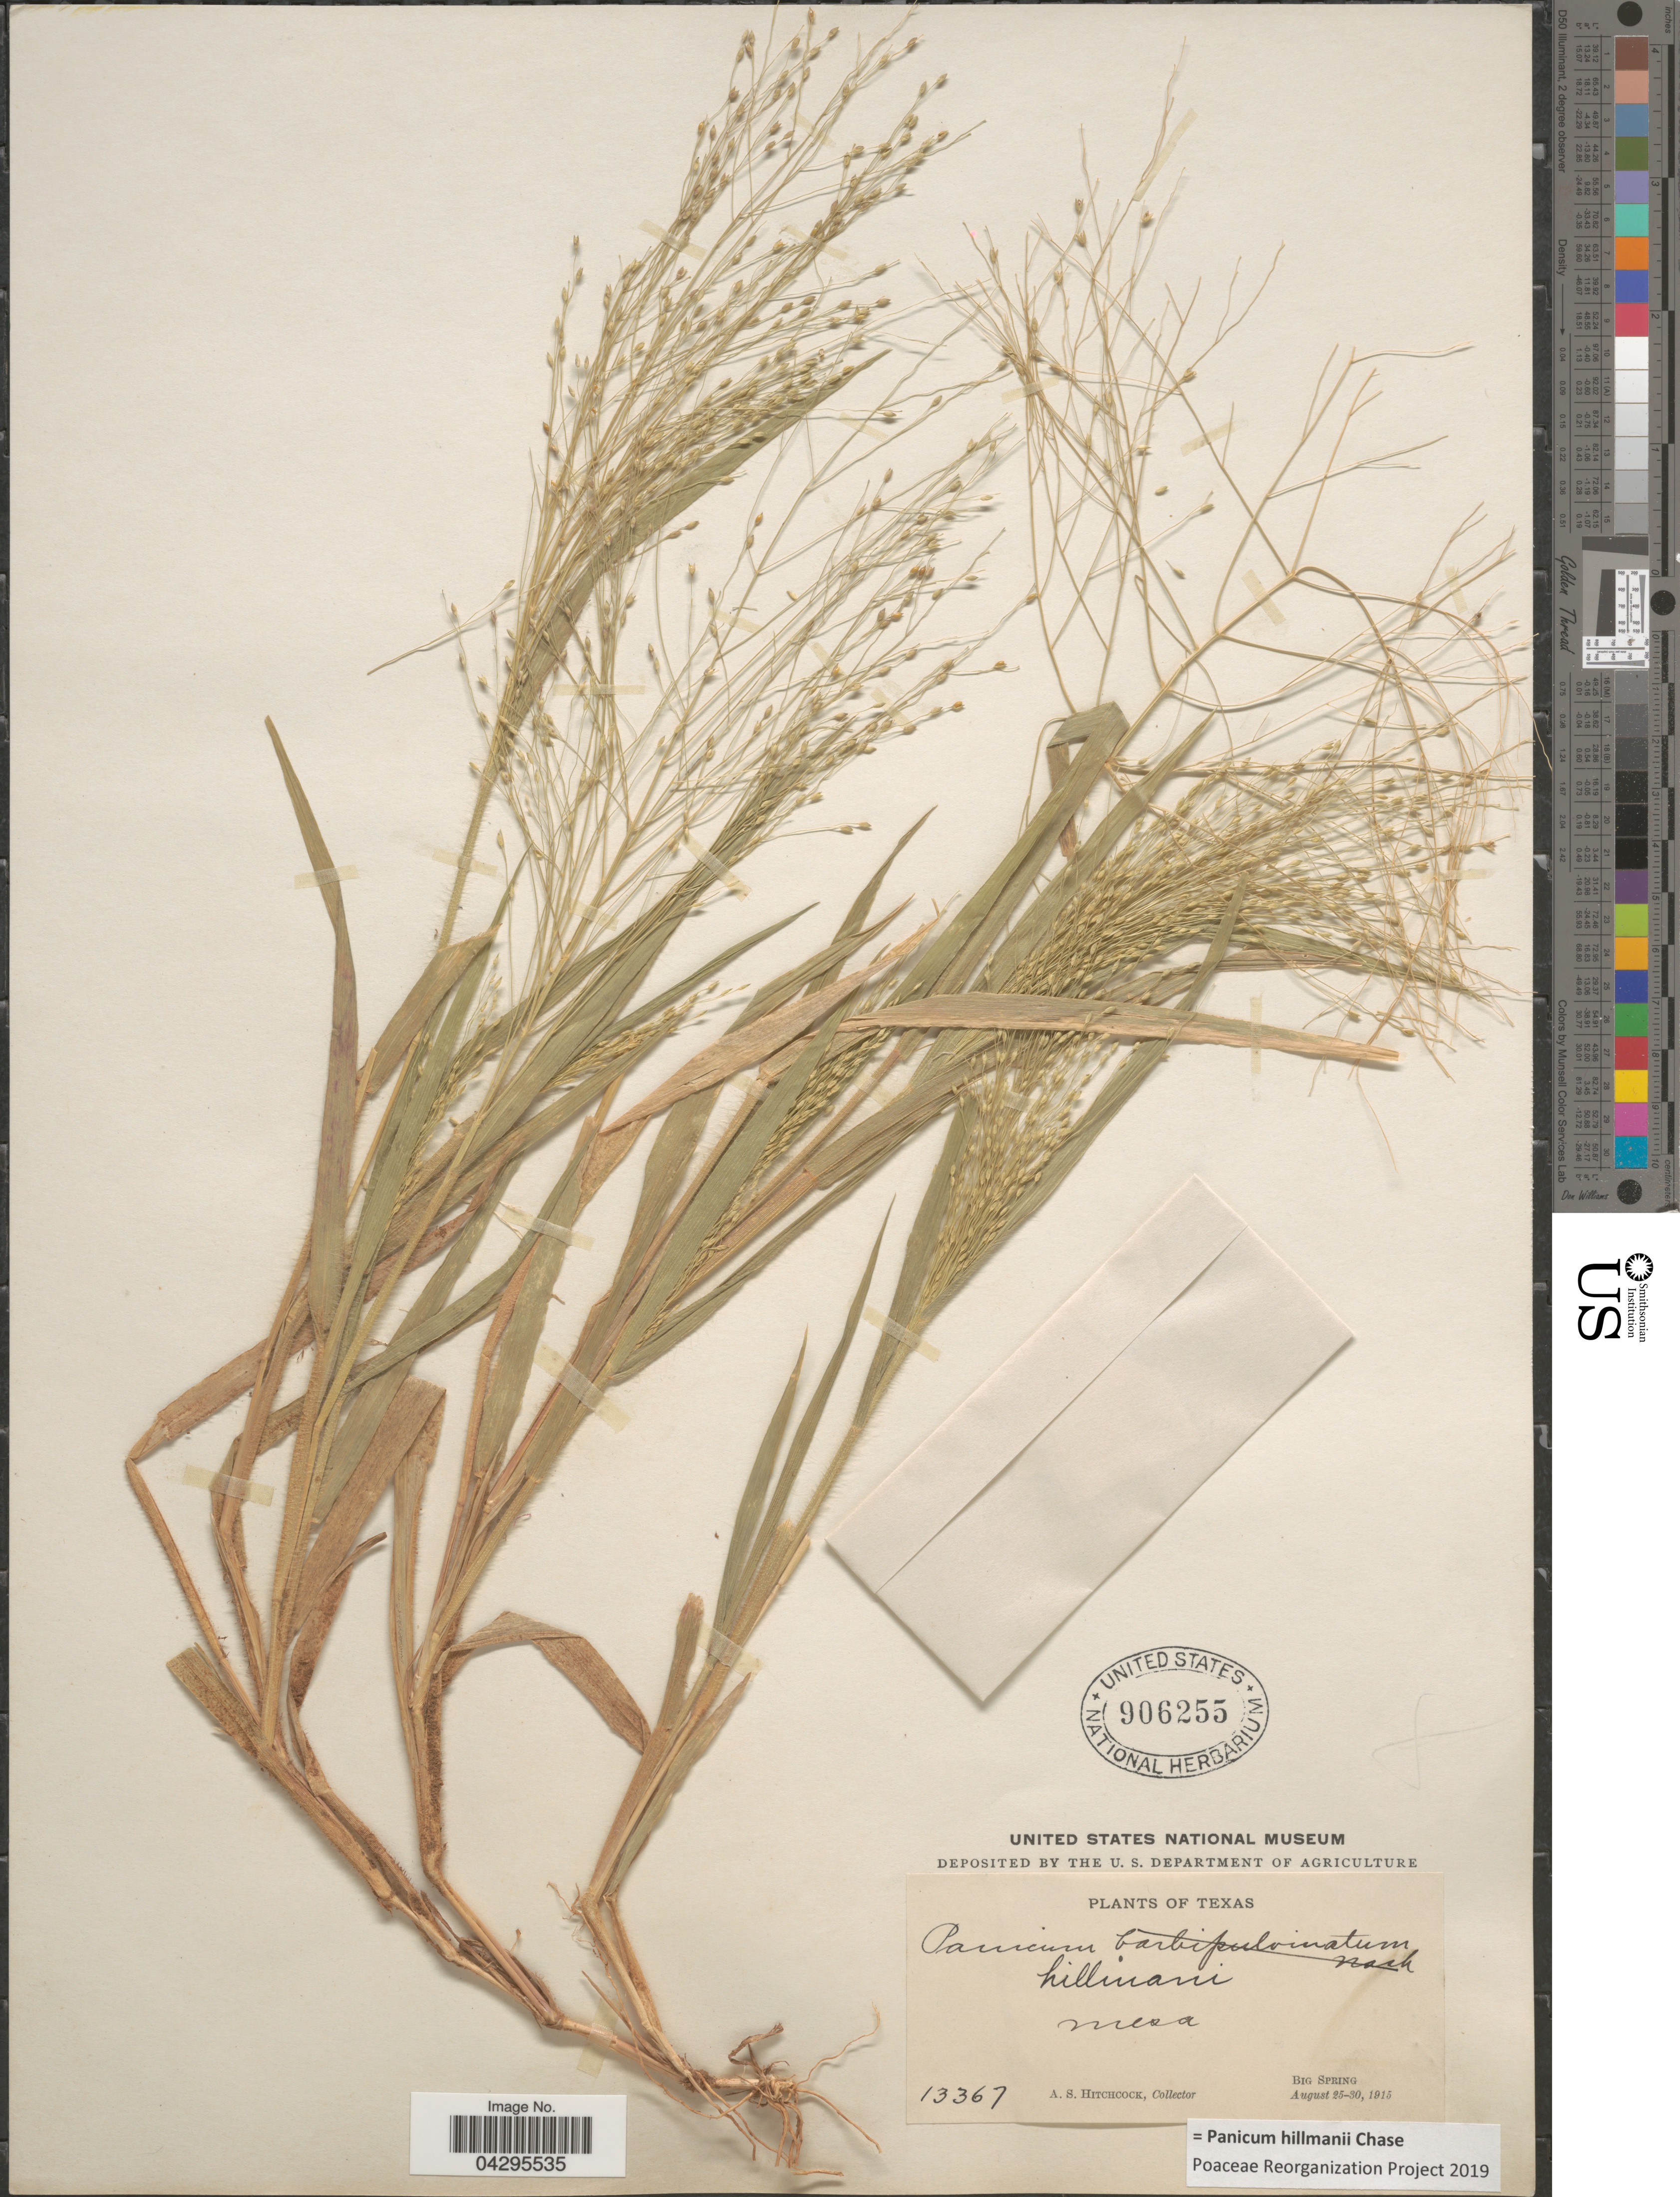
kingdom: Plantae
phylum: Tracheophyta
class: Liliopsida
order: Poales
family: Poaceae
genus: Panicum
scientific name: Panicum hillmanii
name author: Chase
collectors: A. S. Hitchcock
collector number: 13367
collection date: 1915-08-25/1915-08-30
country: United States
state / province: Texas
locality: Mesa. Big Spring.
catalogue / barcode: US 906255